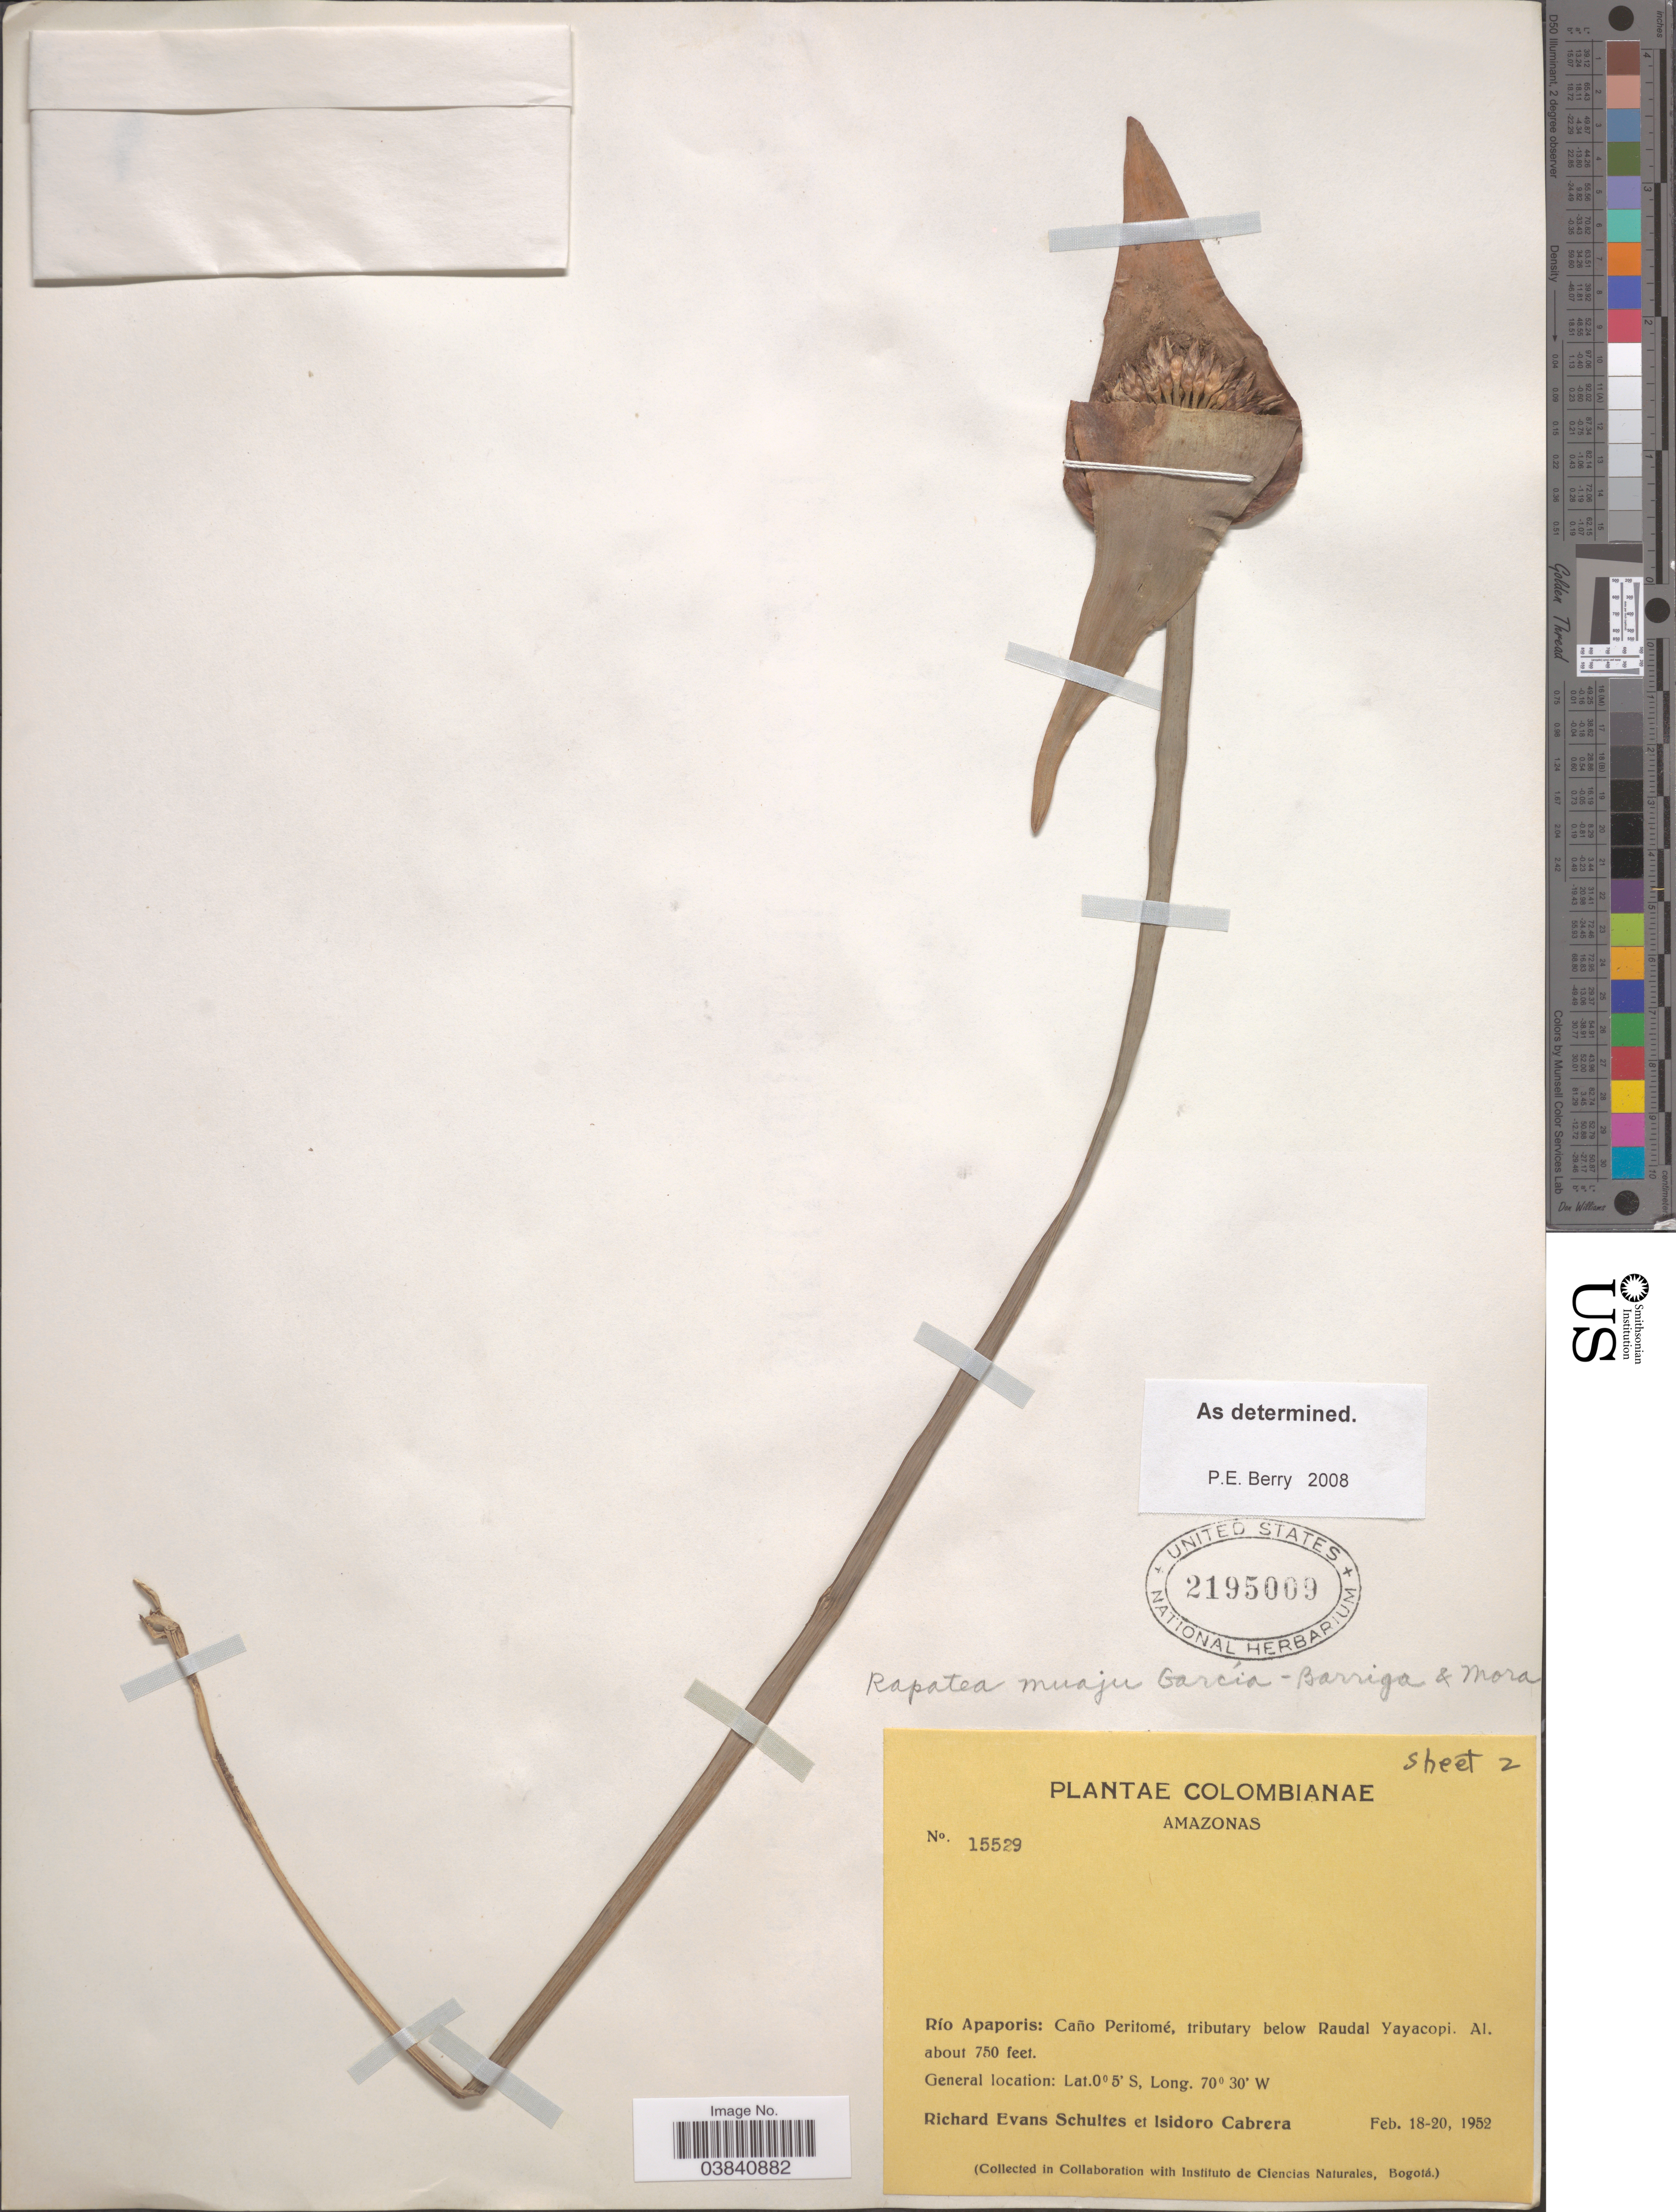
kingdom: Plantae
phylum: Tracheophyta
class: Liliopsida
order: Poales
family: Rapateaceae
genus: Rapatea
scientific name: Rapatea muaju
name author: García-Barr. & L.E. Mora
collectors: R. E. Schultes & I. Cabrera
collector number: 15529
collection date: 1952-02-18/1952-02-20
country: Colombia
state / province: Amazônas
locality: Río Apaporis: Caño Peritomé, tributary below Raudal Yayacopi.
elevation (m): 229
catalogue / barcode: US 2195009